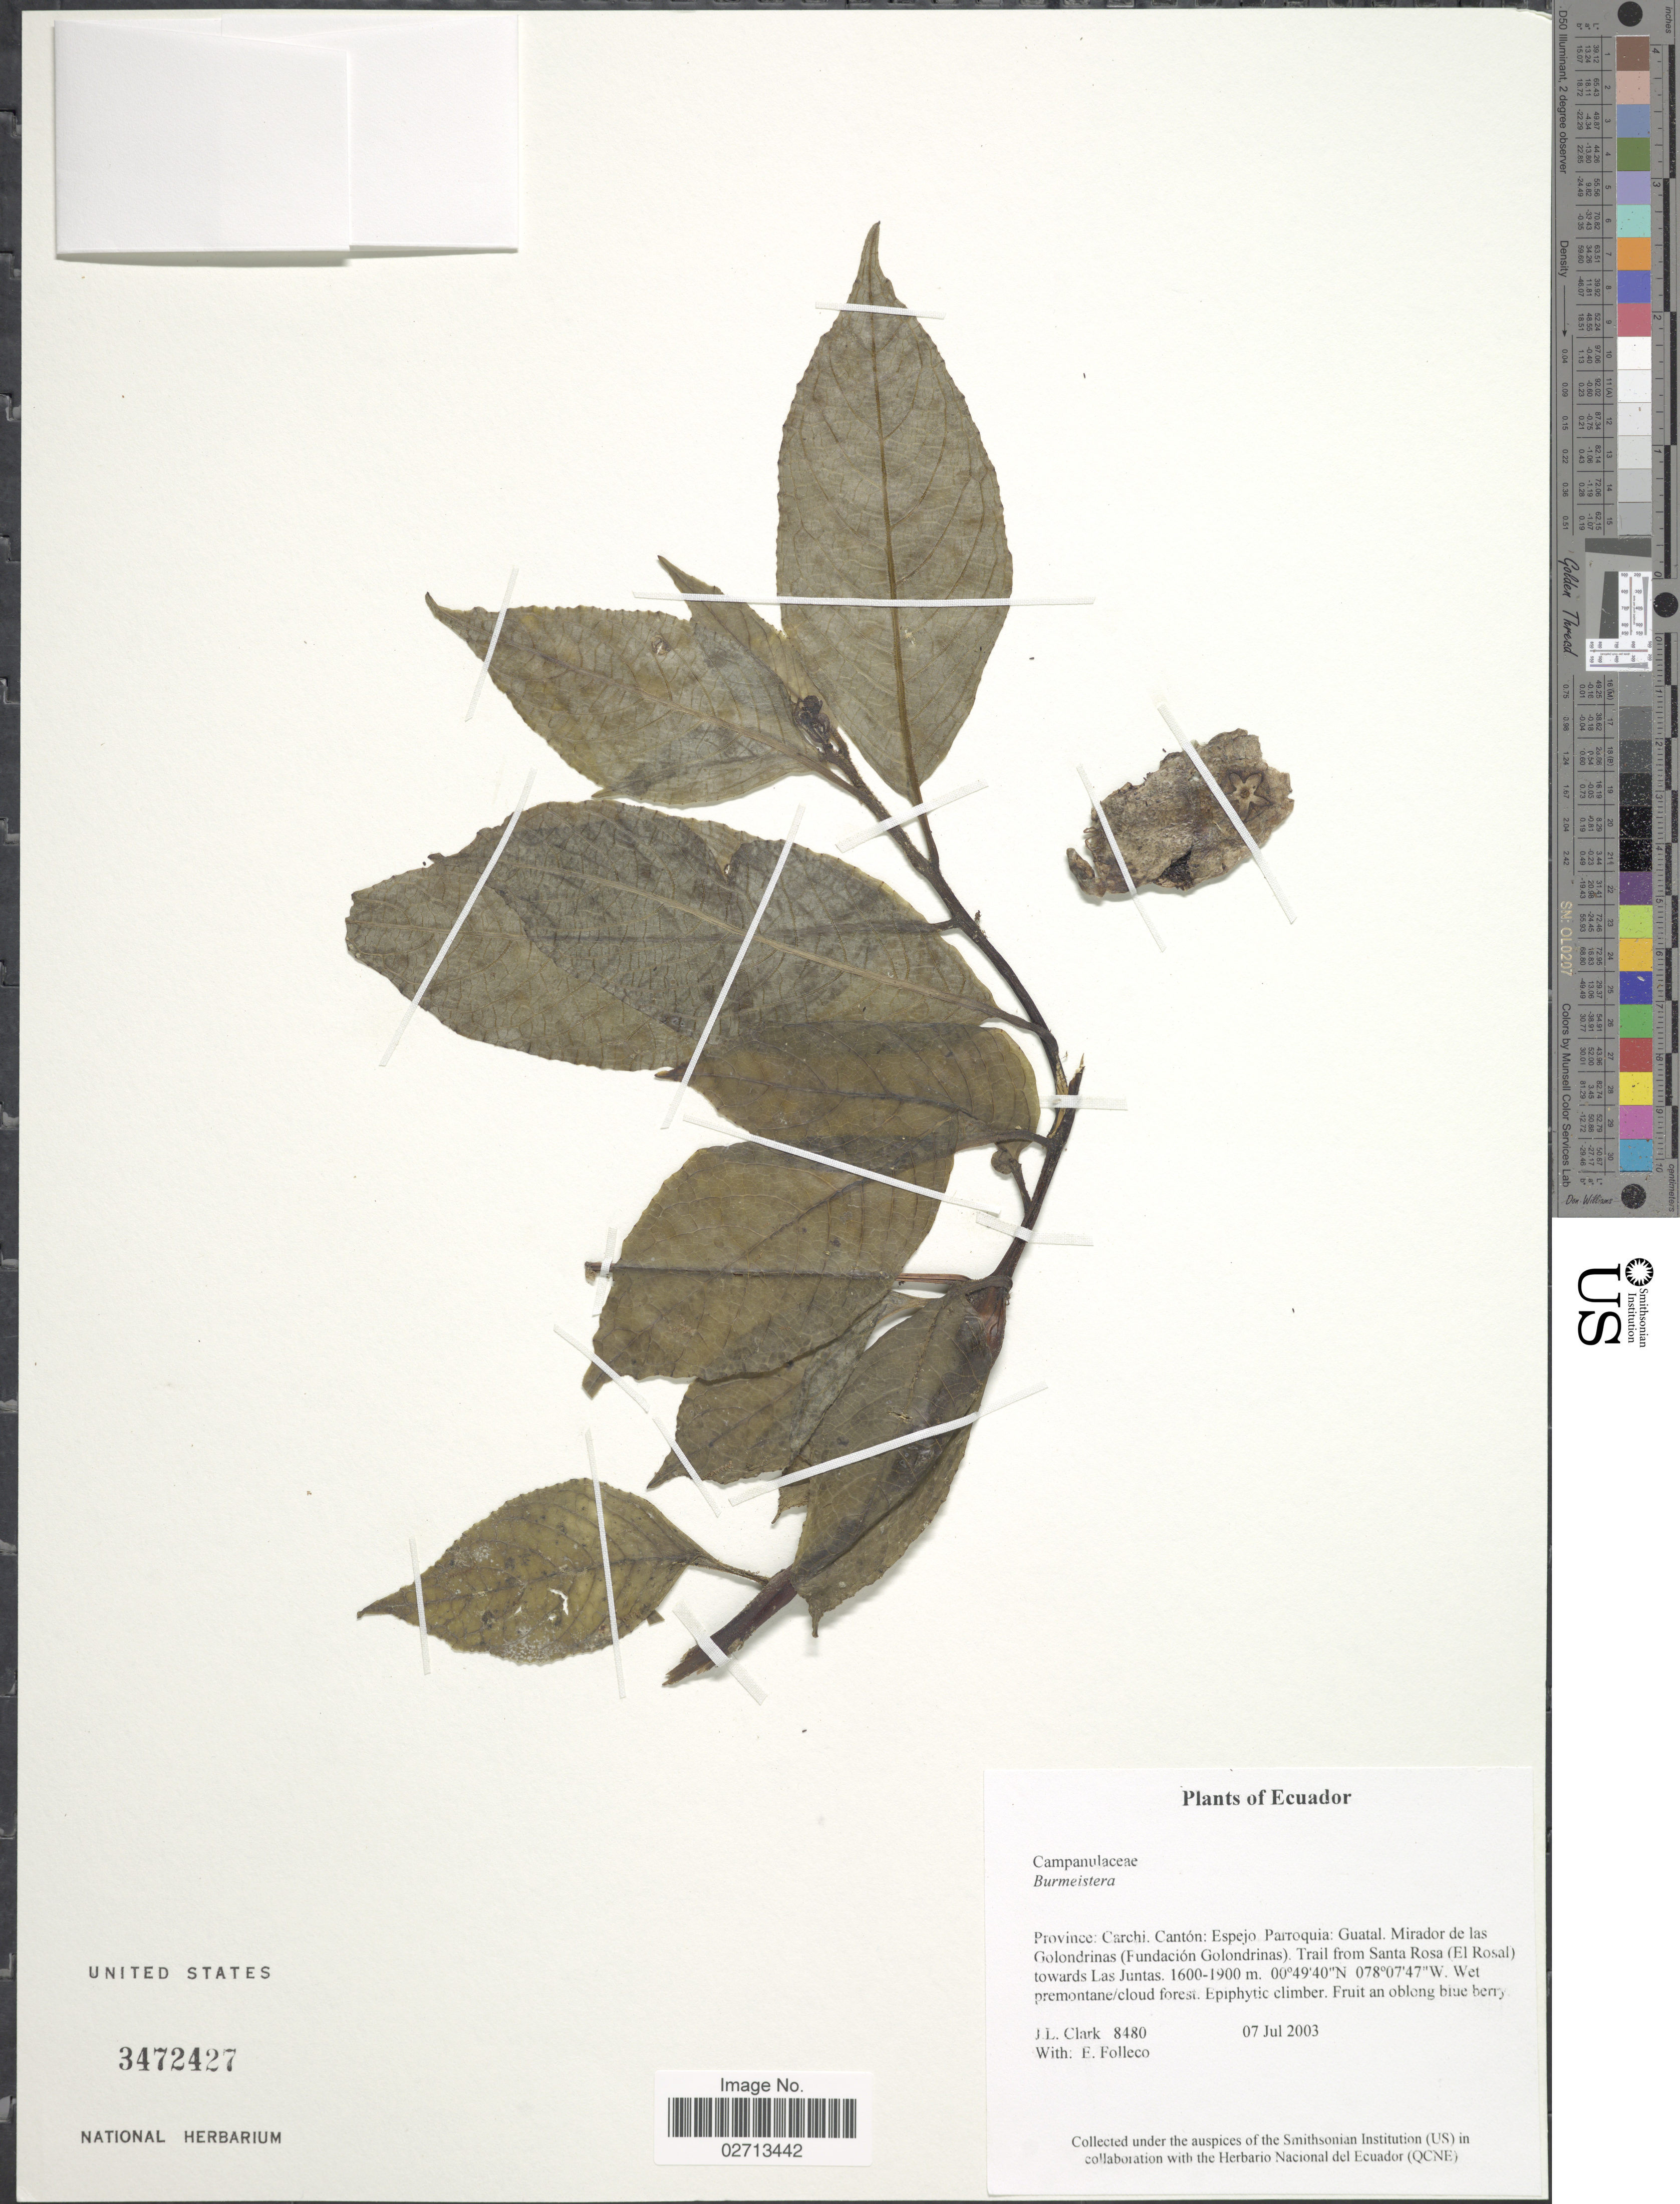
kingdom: Plantae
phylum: Tracheophyta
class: Magnoliopsida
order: Asterales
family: Campanulaceae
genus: Burmeistera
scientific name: Burmeistera sp.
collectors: J. L. Clark & E. Folleco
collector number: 8480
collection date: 2003-07-07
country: Ecuador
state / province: Carchi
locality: Cantón: Espejo. Parroquia: Guatal. Mirador de las Golondrinas (Fundacion Golondrinas). Trail from Santa Rosa (El Rosal) towards Las Juntas.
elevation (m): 1600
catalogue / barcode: US 3472427